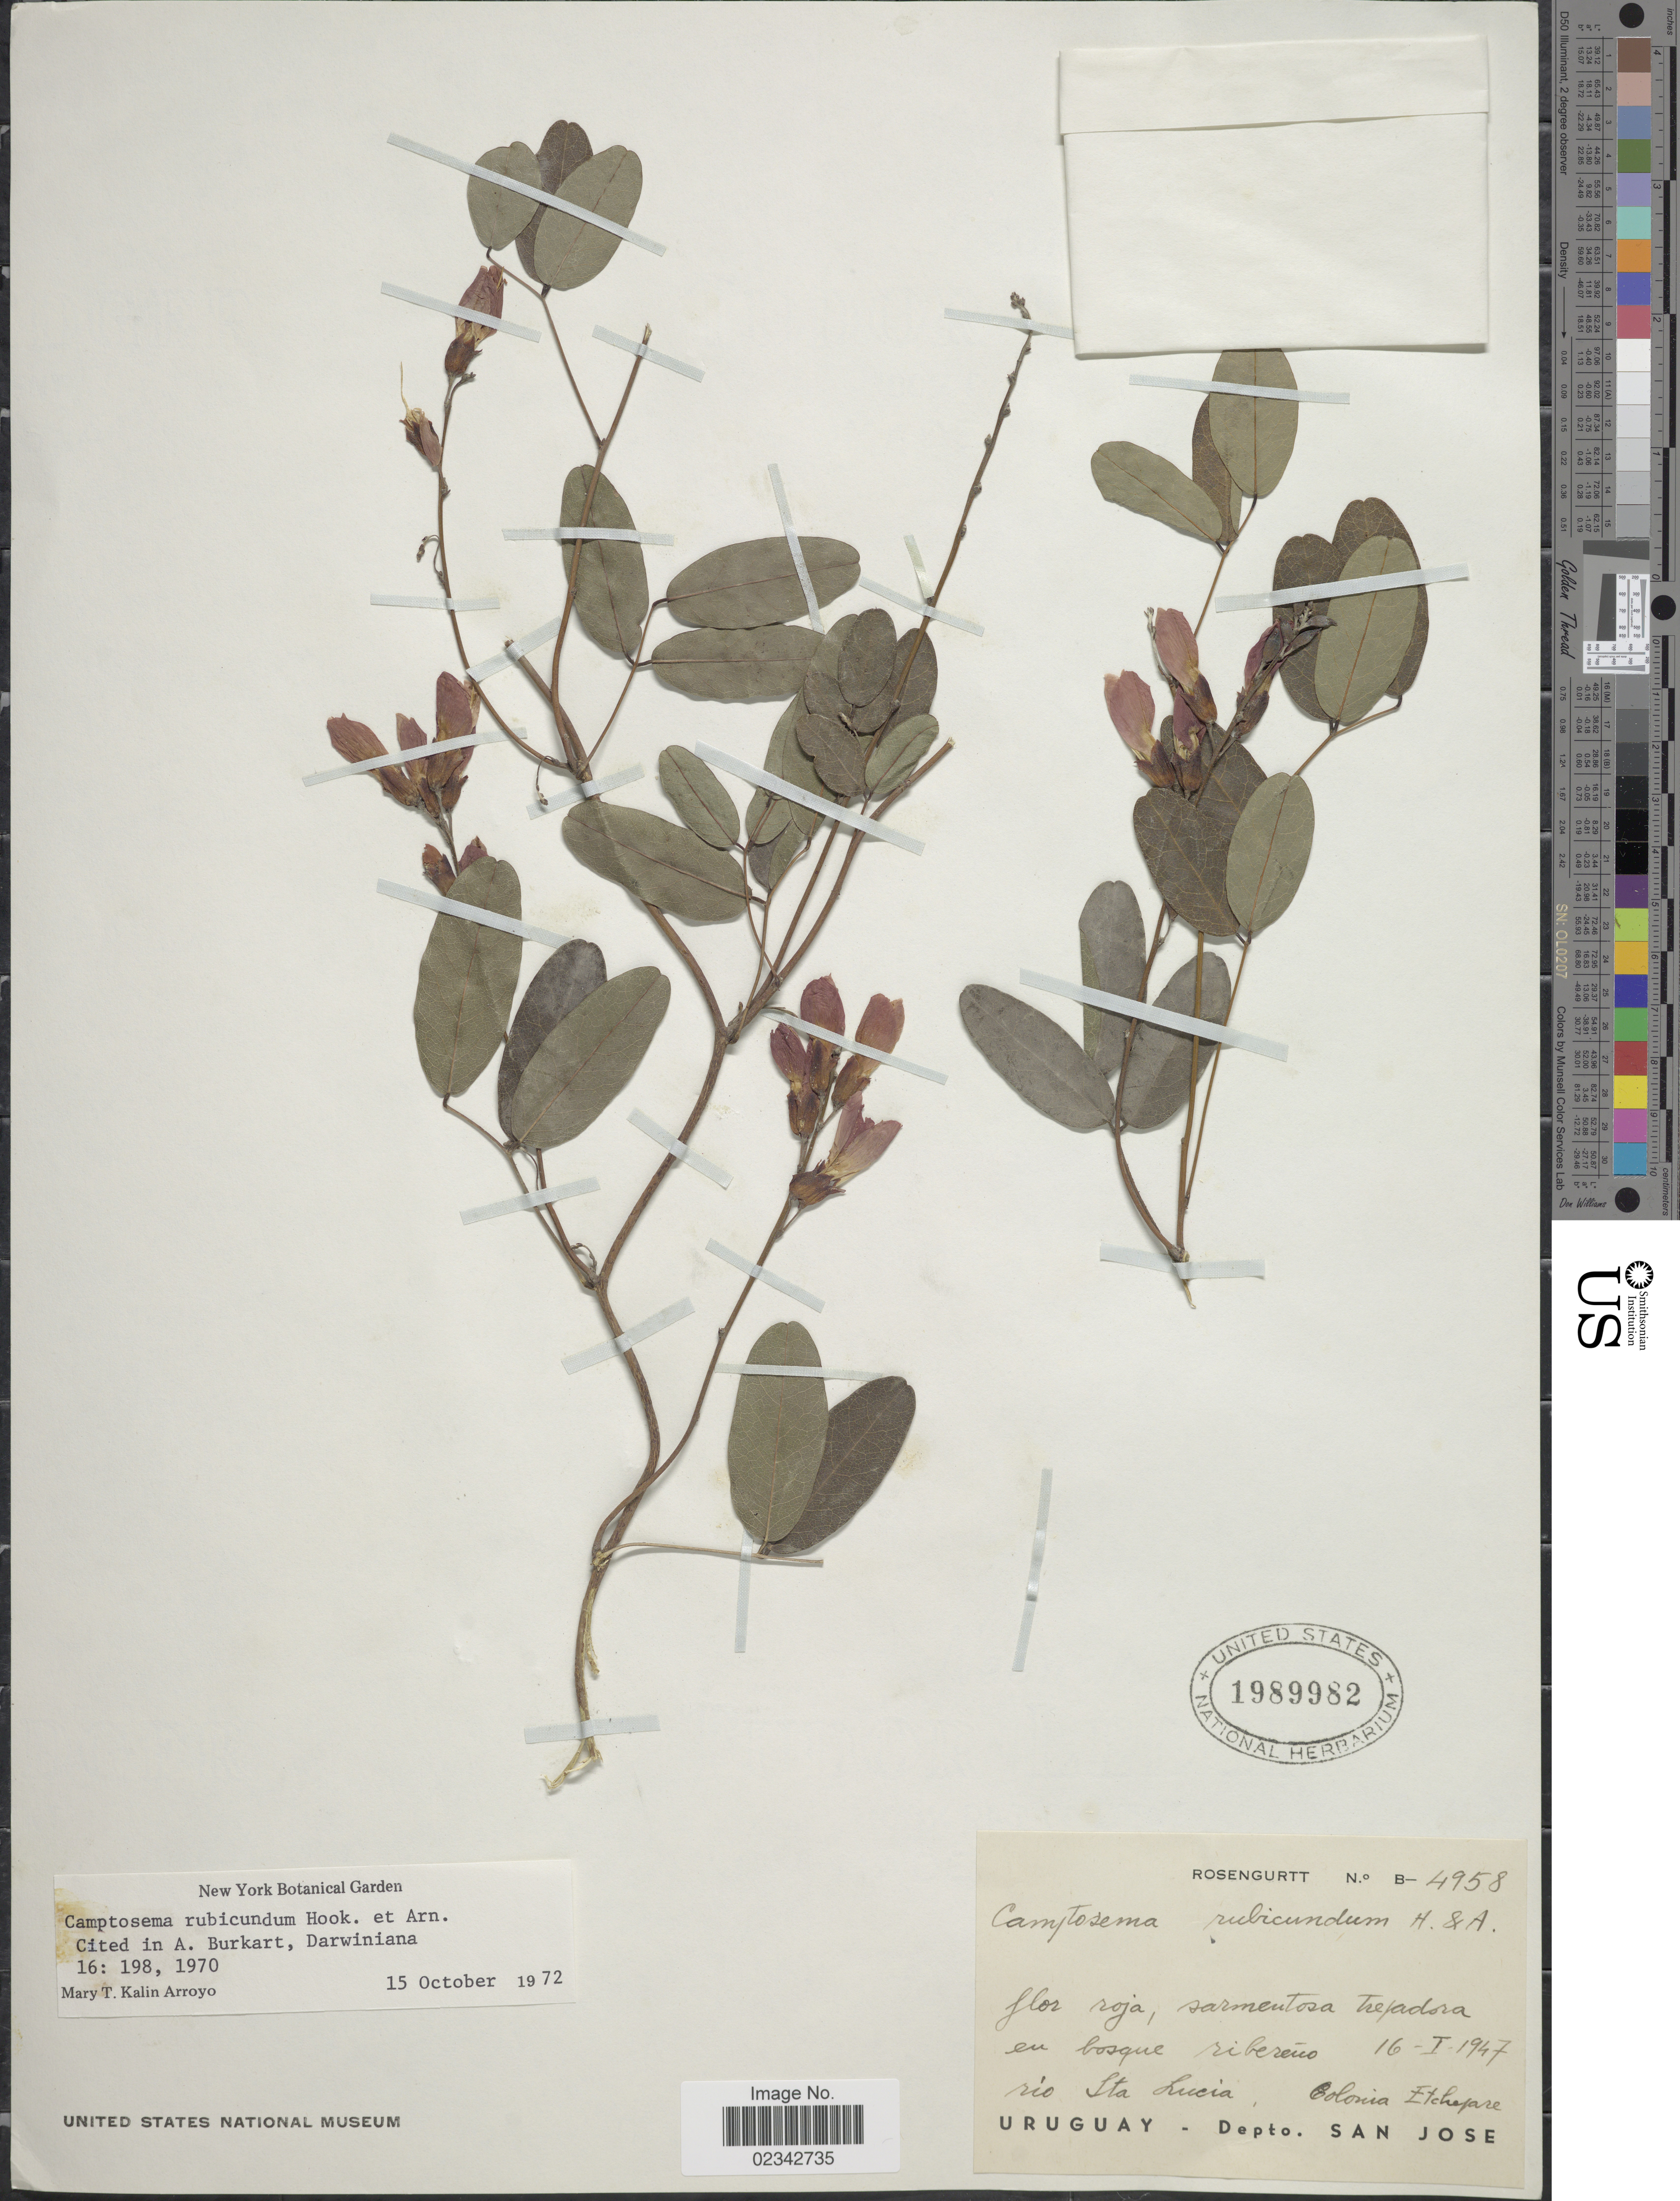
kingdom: Plantae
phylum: Tracheophyta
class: Magnoliopsida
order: Fabales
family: Fabaceae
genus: Camptosema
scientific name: Camptosema rubicundum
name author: Hook. & Arn.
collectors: Rosengurtt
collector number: B-4958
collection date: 1947-01-16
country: Costa Rica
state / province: San José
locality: Colonia Etchepare, Rio Sta. Lucia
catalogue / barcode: US 1989982